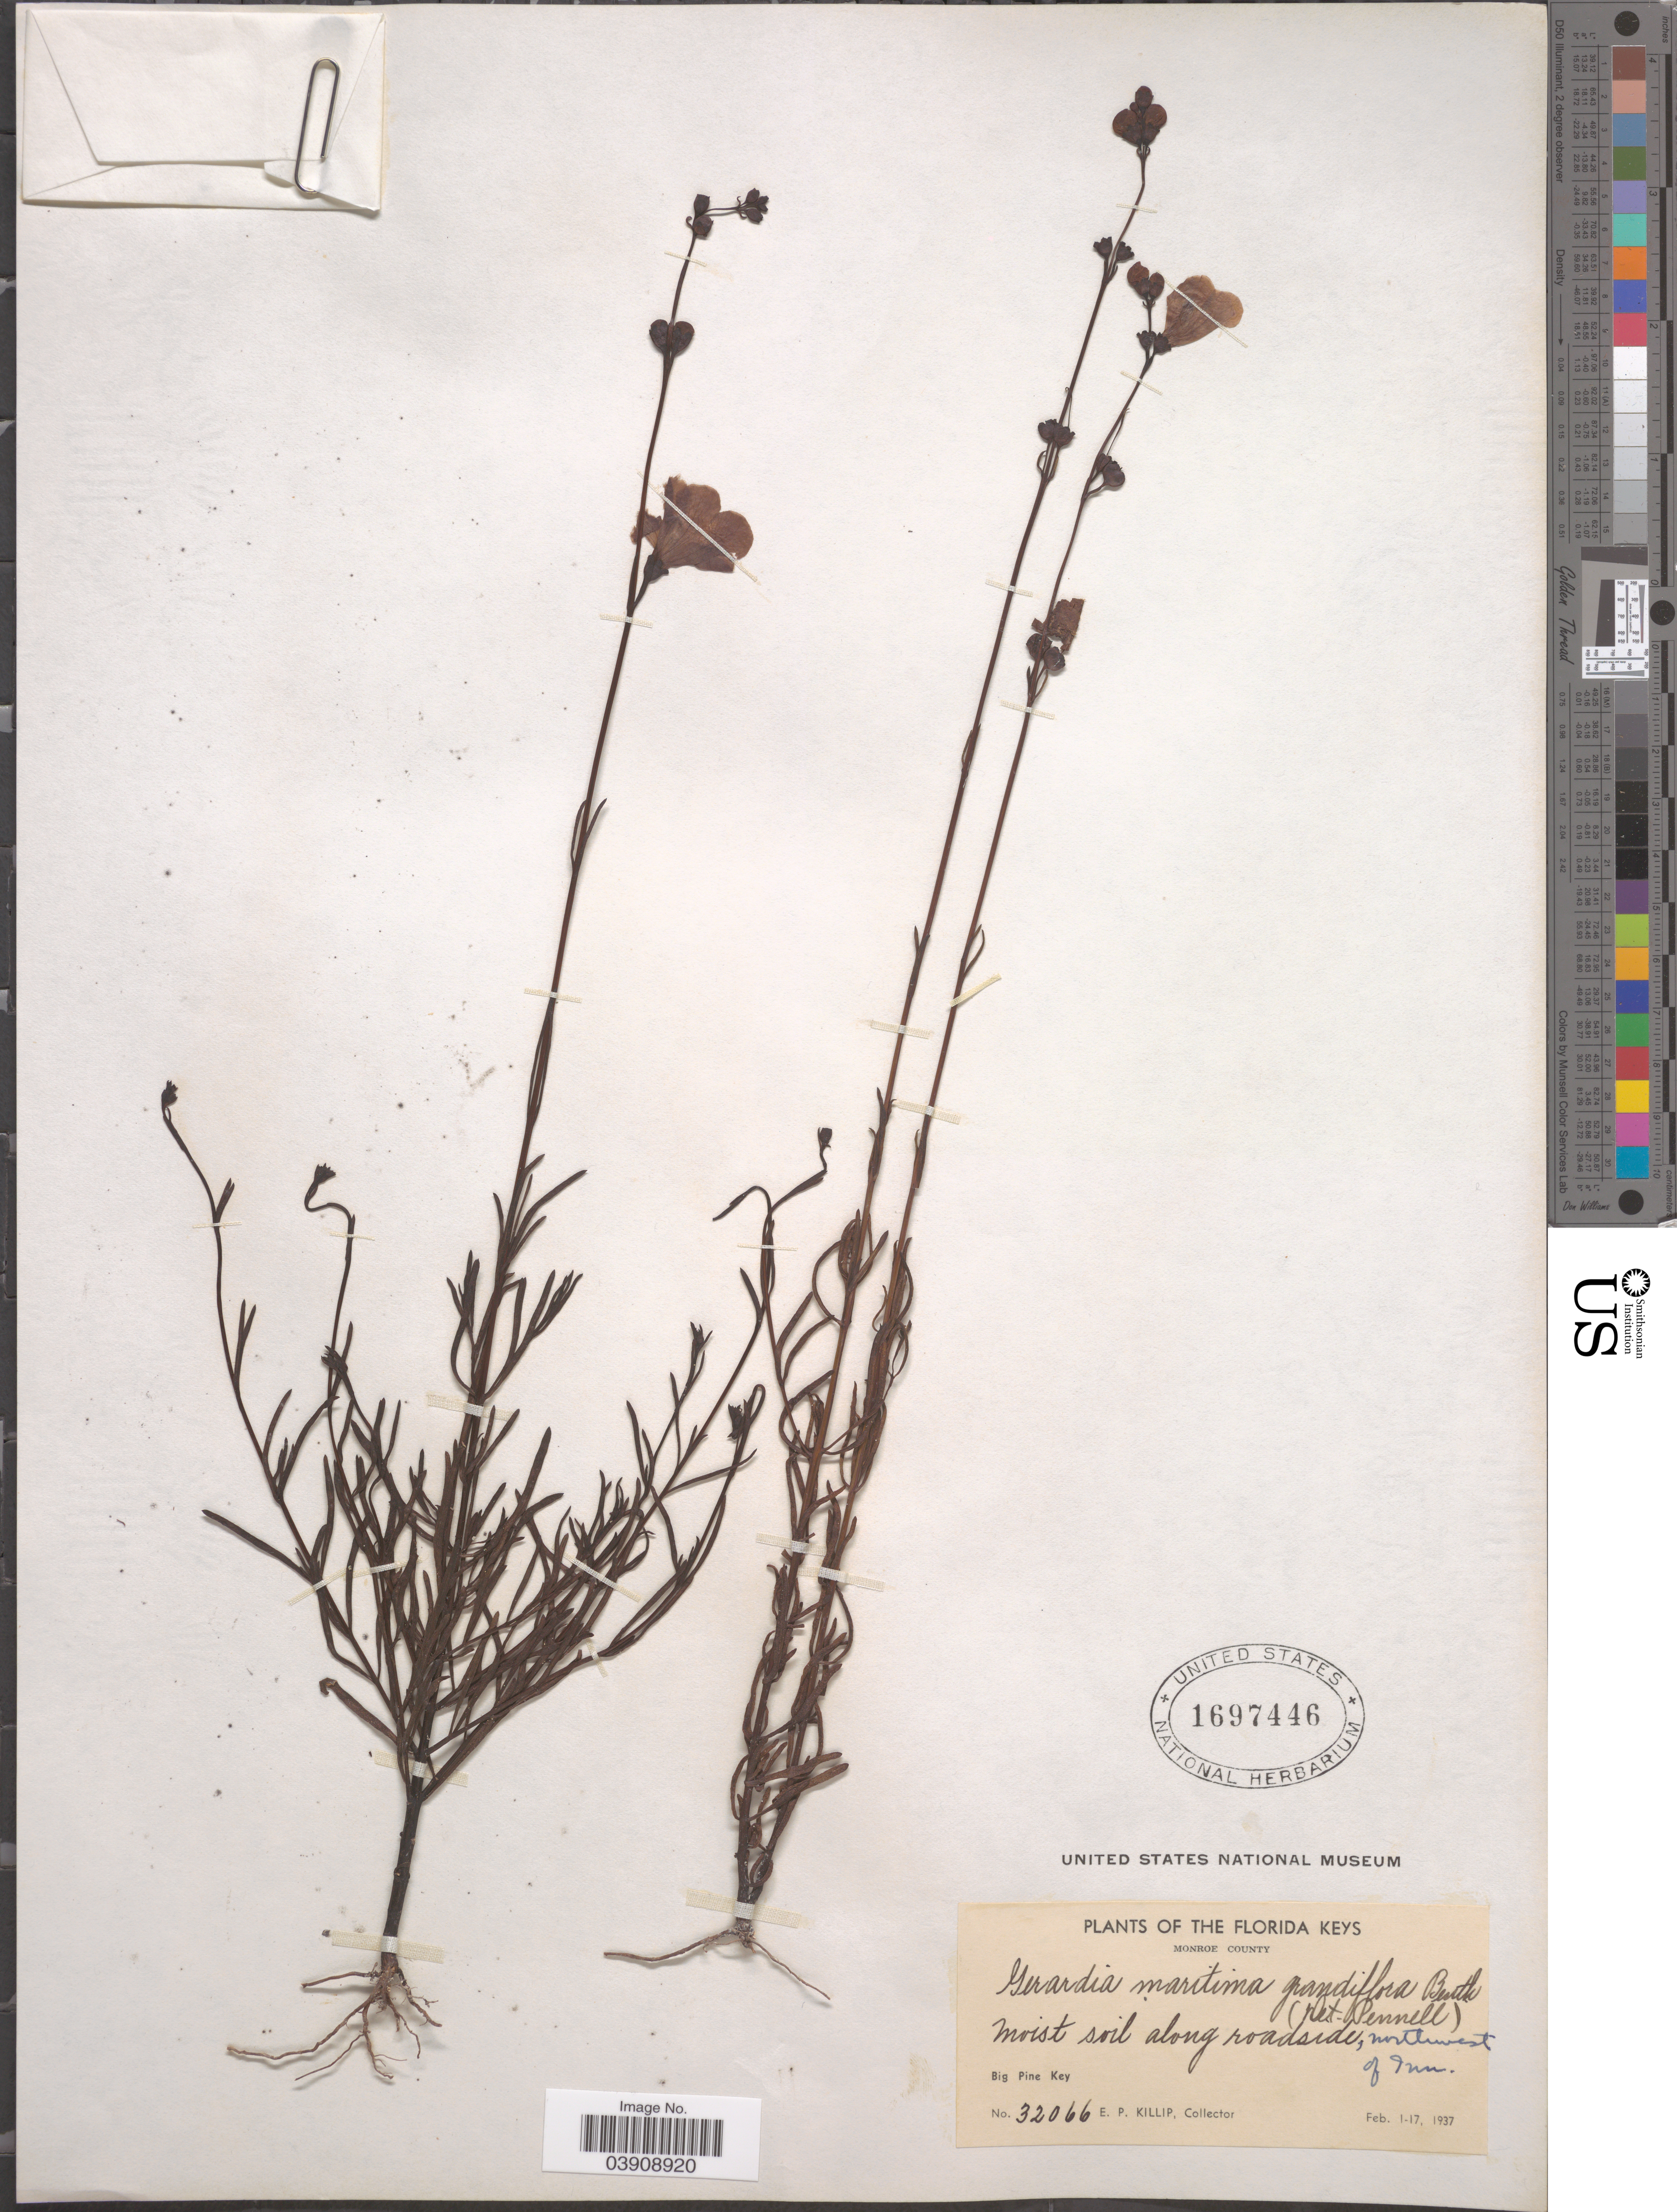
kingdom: Plantae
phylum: Tracheophyta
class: Magnoliopsida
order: Lamiales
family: Orobanchaceae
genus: Gerardia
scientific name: Gerardia maritima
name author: Raf.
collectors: E. P. Killip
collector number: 32066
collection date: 1937-02-01/1937-02-17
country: United States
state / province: Florida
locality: The Florida Keys. Monroe County. Northwest of Inn. Big Pine Key.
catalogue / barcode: US 1697446